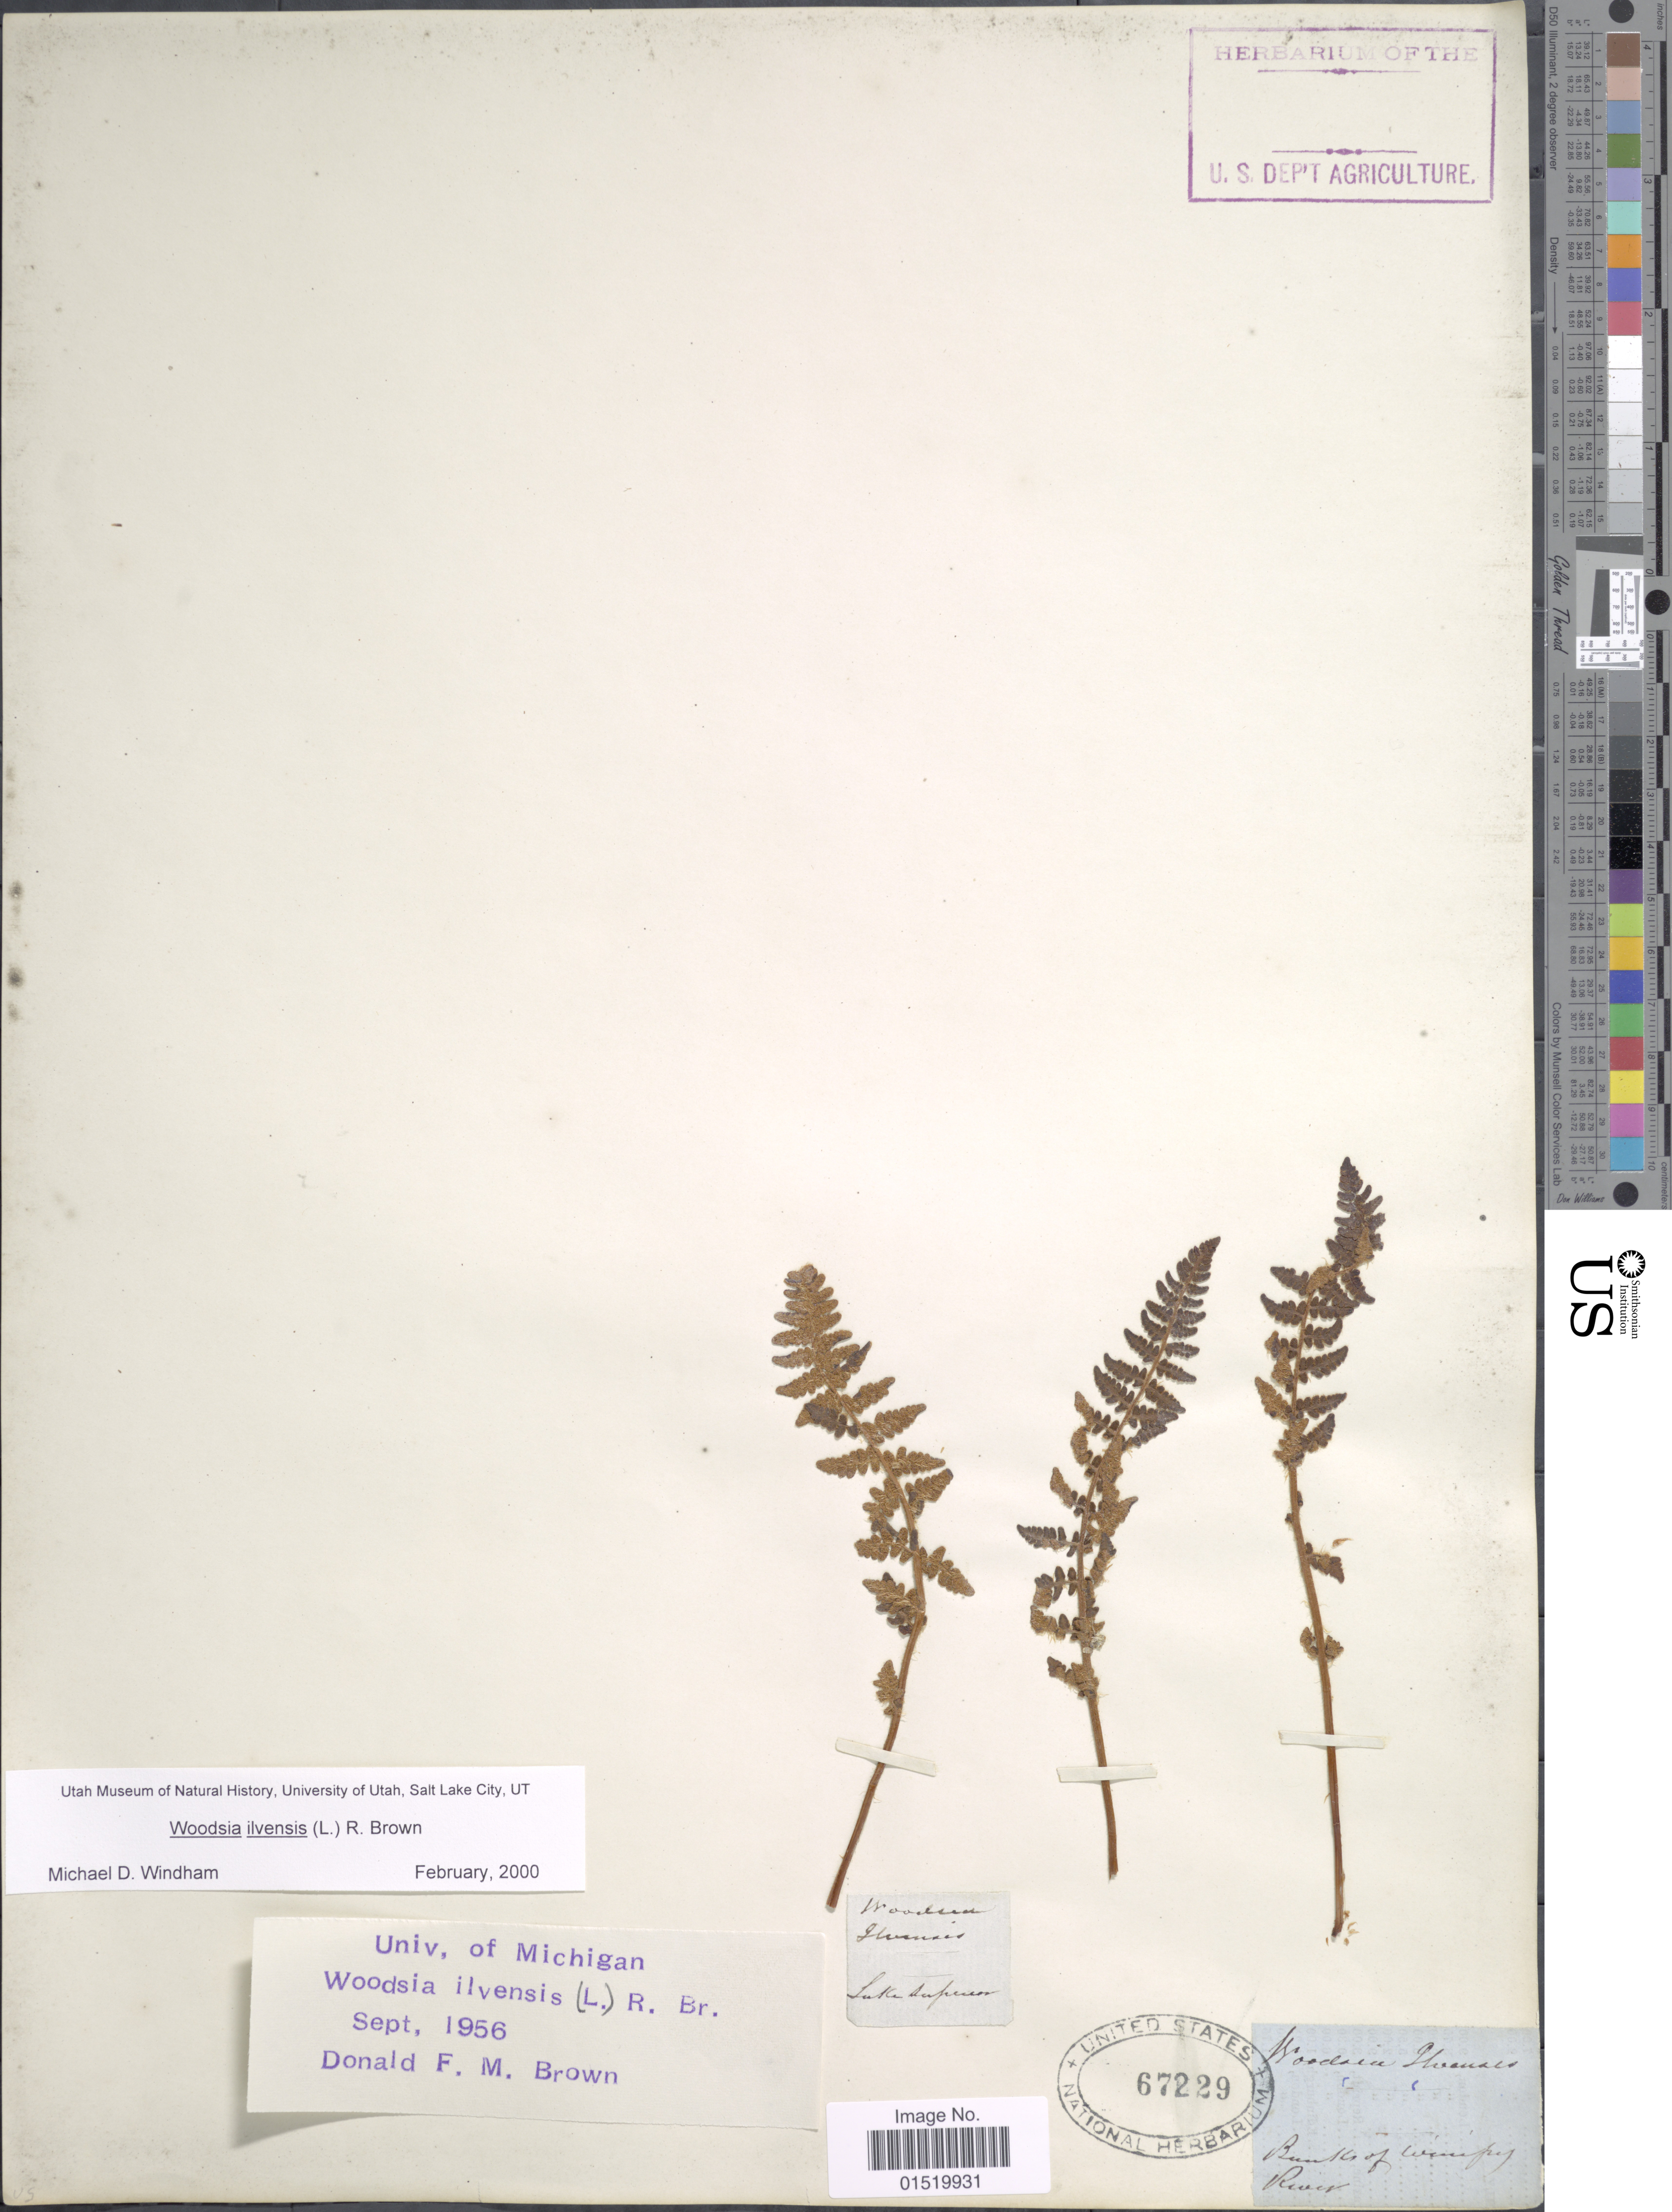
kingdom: Plantae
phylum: Tracheophyta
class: Polypodiopsida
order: Polypodiales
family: Woodsiaceae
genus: Woodsia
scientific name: Woodsia ilvensis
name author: (L.) R. Br.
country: Canada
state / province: Manitoba / Ontario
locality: Banks of Winnipeg River.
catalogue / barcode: US 67229